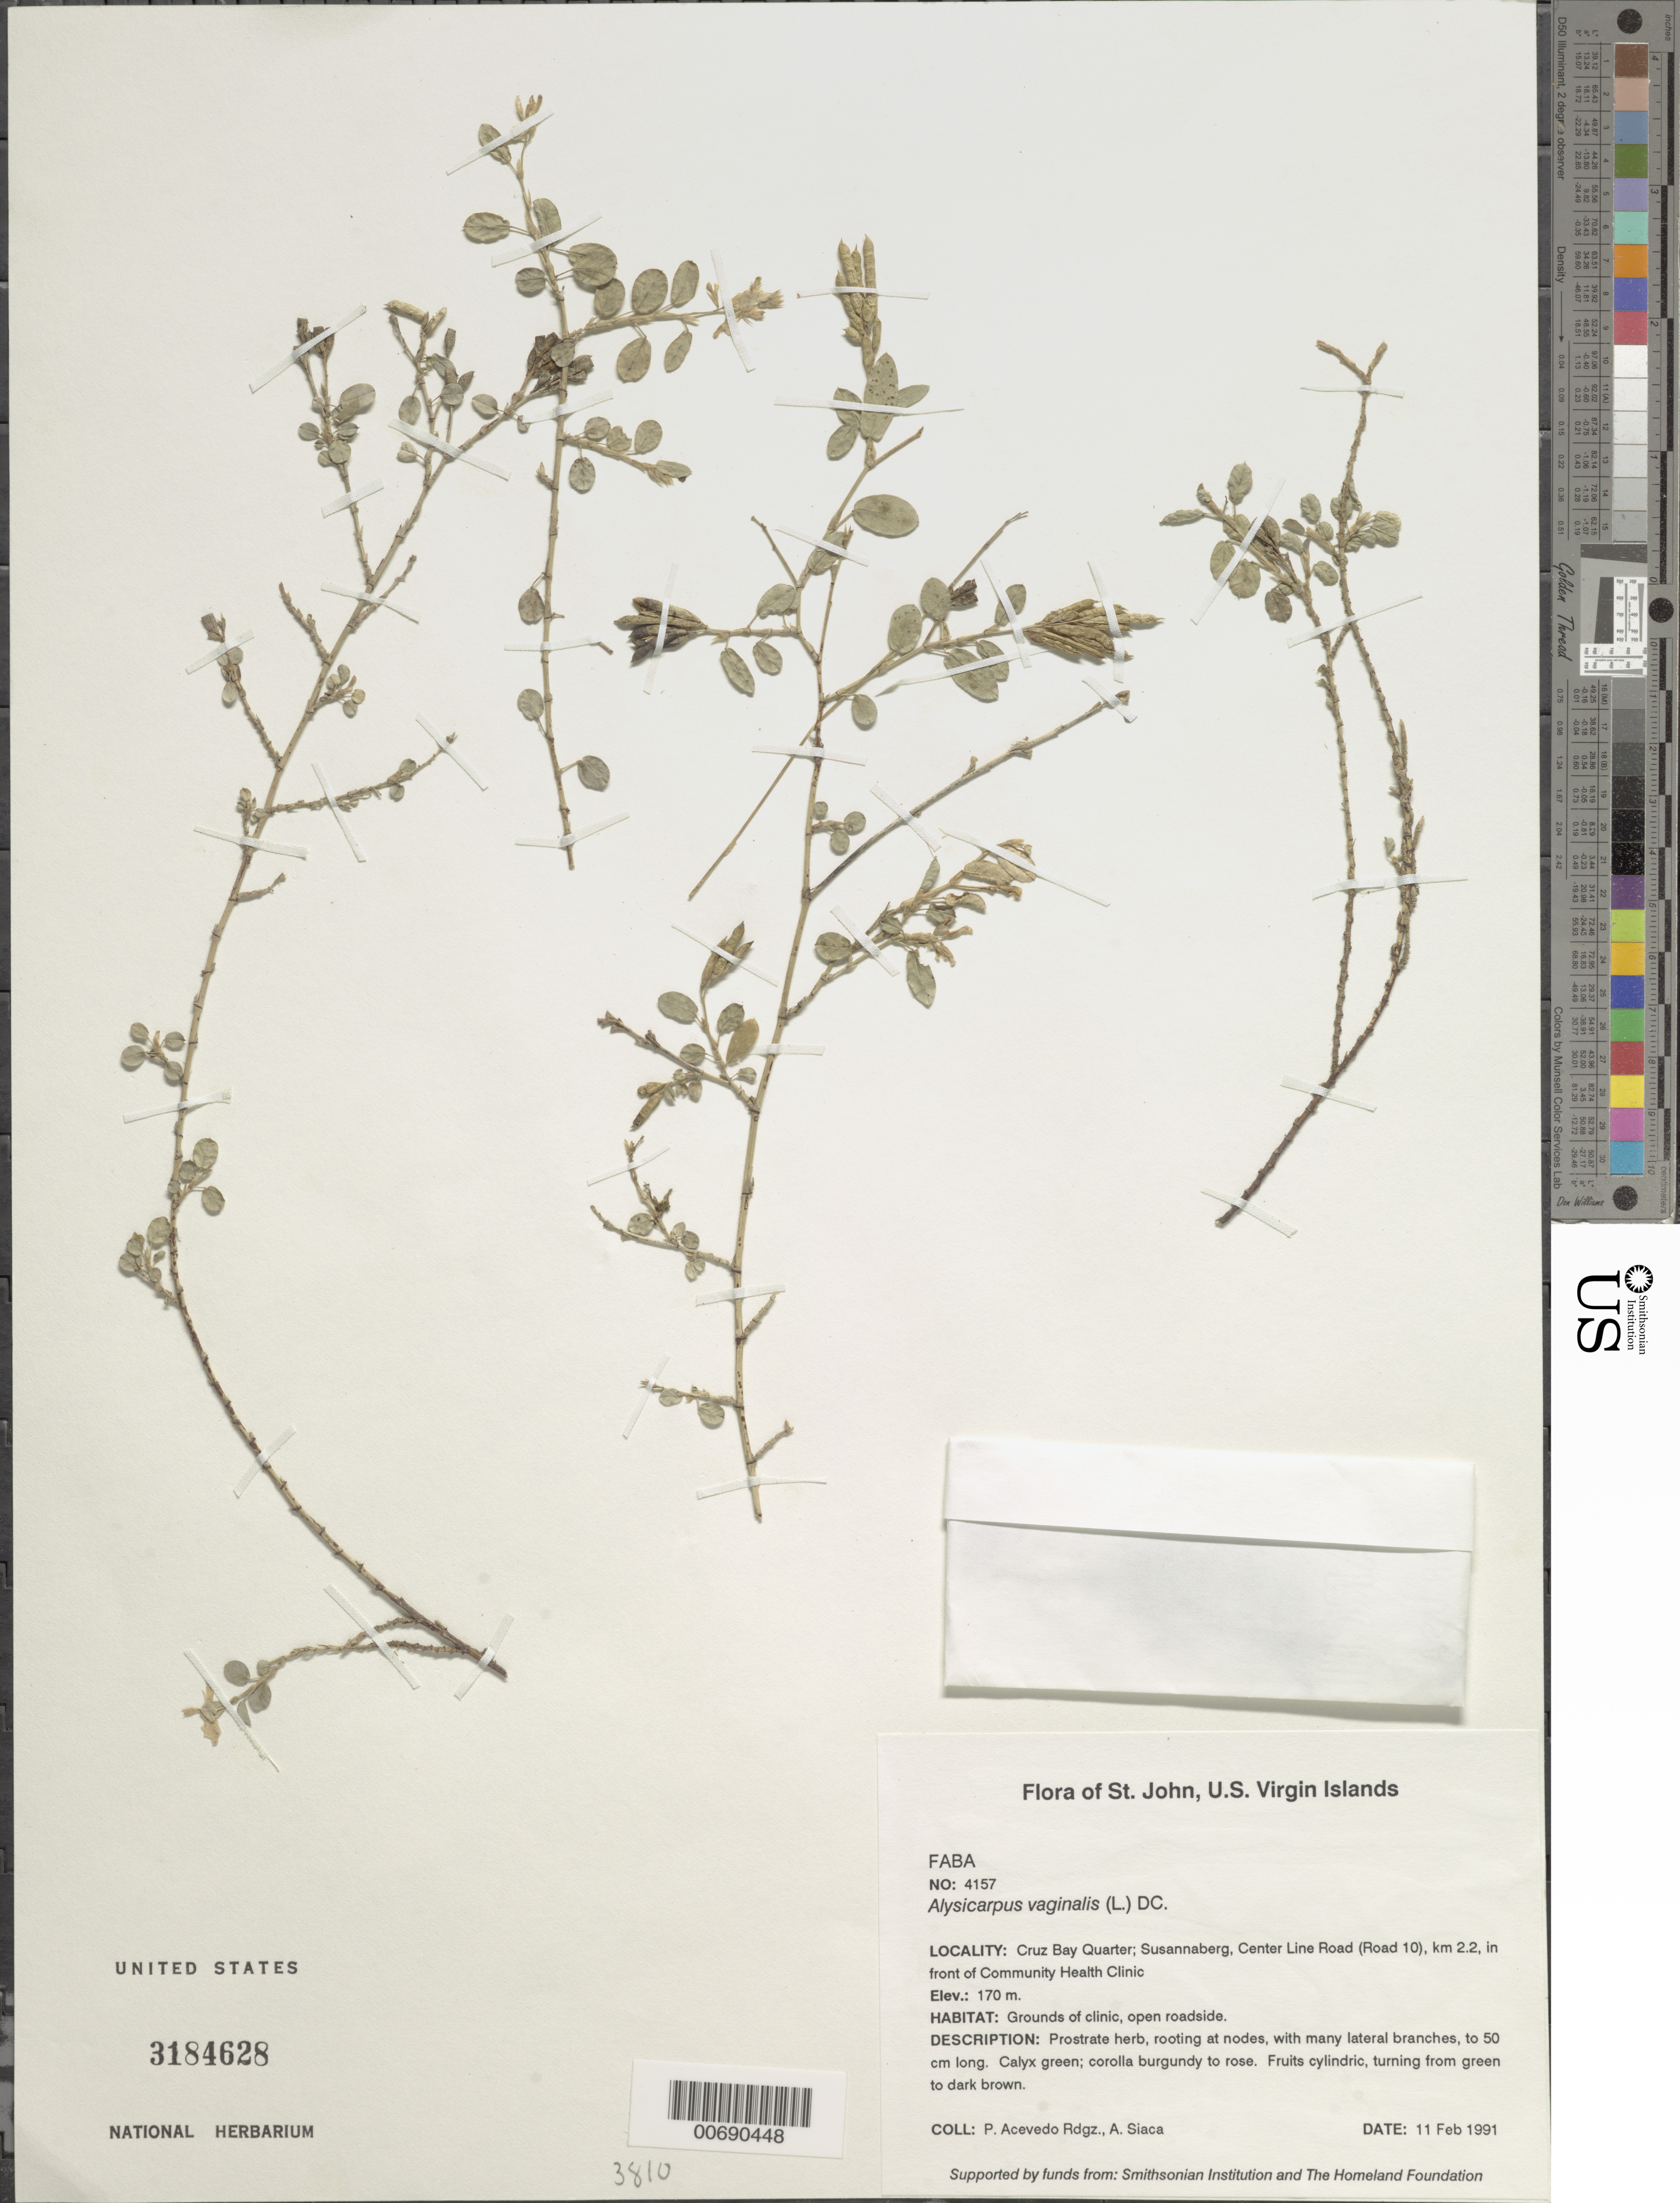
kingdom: Plantae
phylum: Tracheophyta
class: Magnoliopsida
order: Fabales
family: Fabaceae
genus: Alysicarpus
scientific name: Alysicarpus vaginalis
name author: (L.) DC.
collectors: P. Acevedo-Rodr. & A. Siaca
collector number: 4157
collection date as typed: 11 Feb 1991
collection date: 1991-02-11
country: U.S. Virgin Islands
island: St. John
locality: Cruz Bay Quarter; Susannaberg, Center Line Road (Road 10), km 2.2, in front of Community Health Clinic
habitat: Grounds of clinic, open roadside.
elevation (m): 170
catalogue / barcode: US 3184628